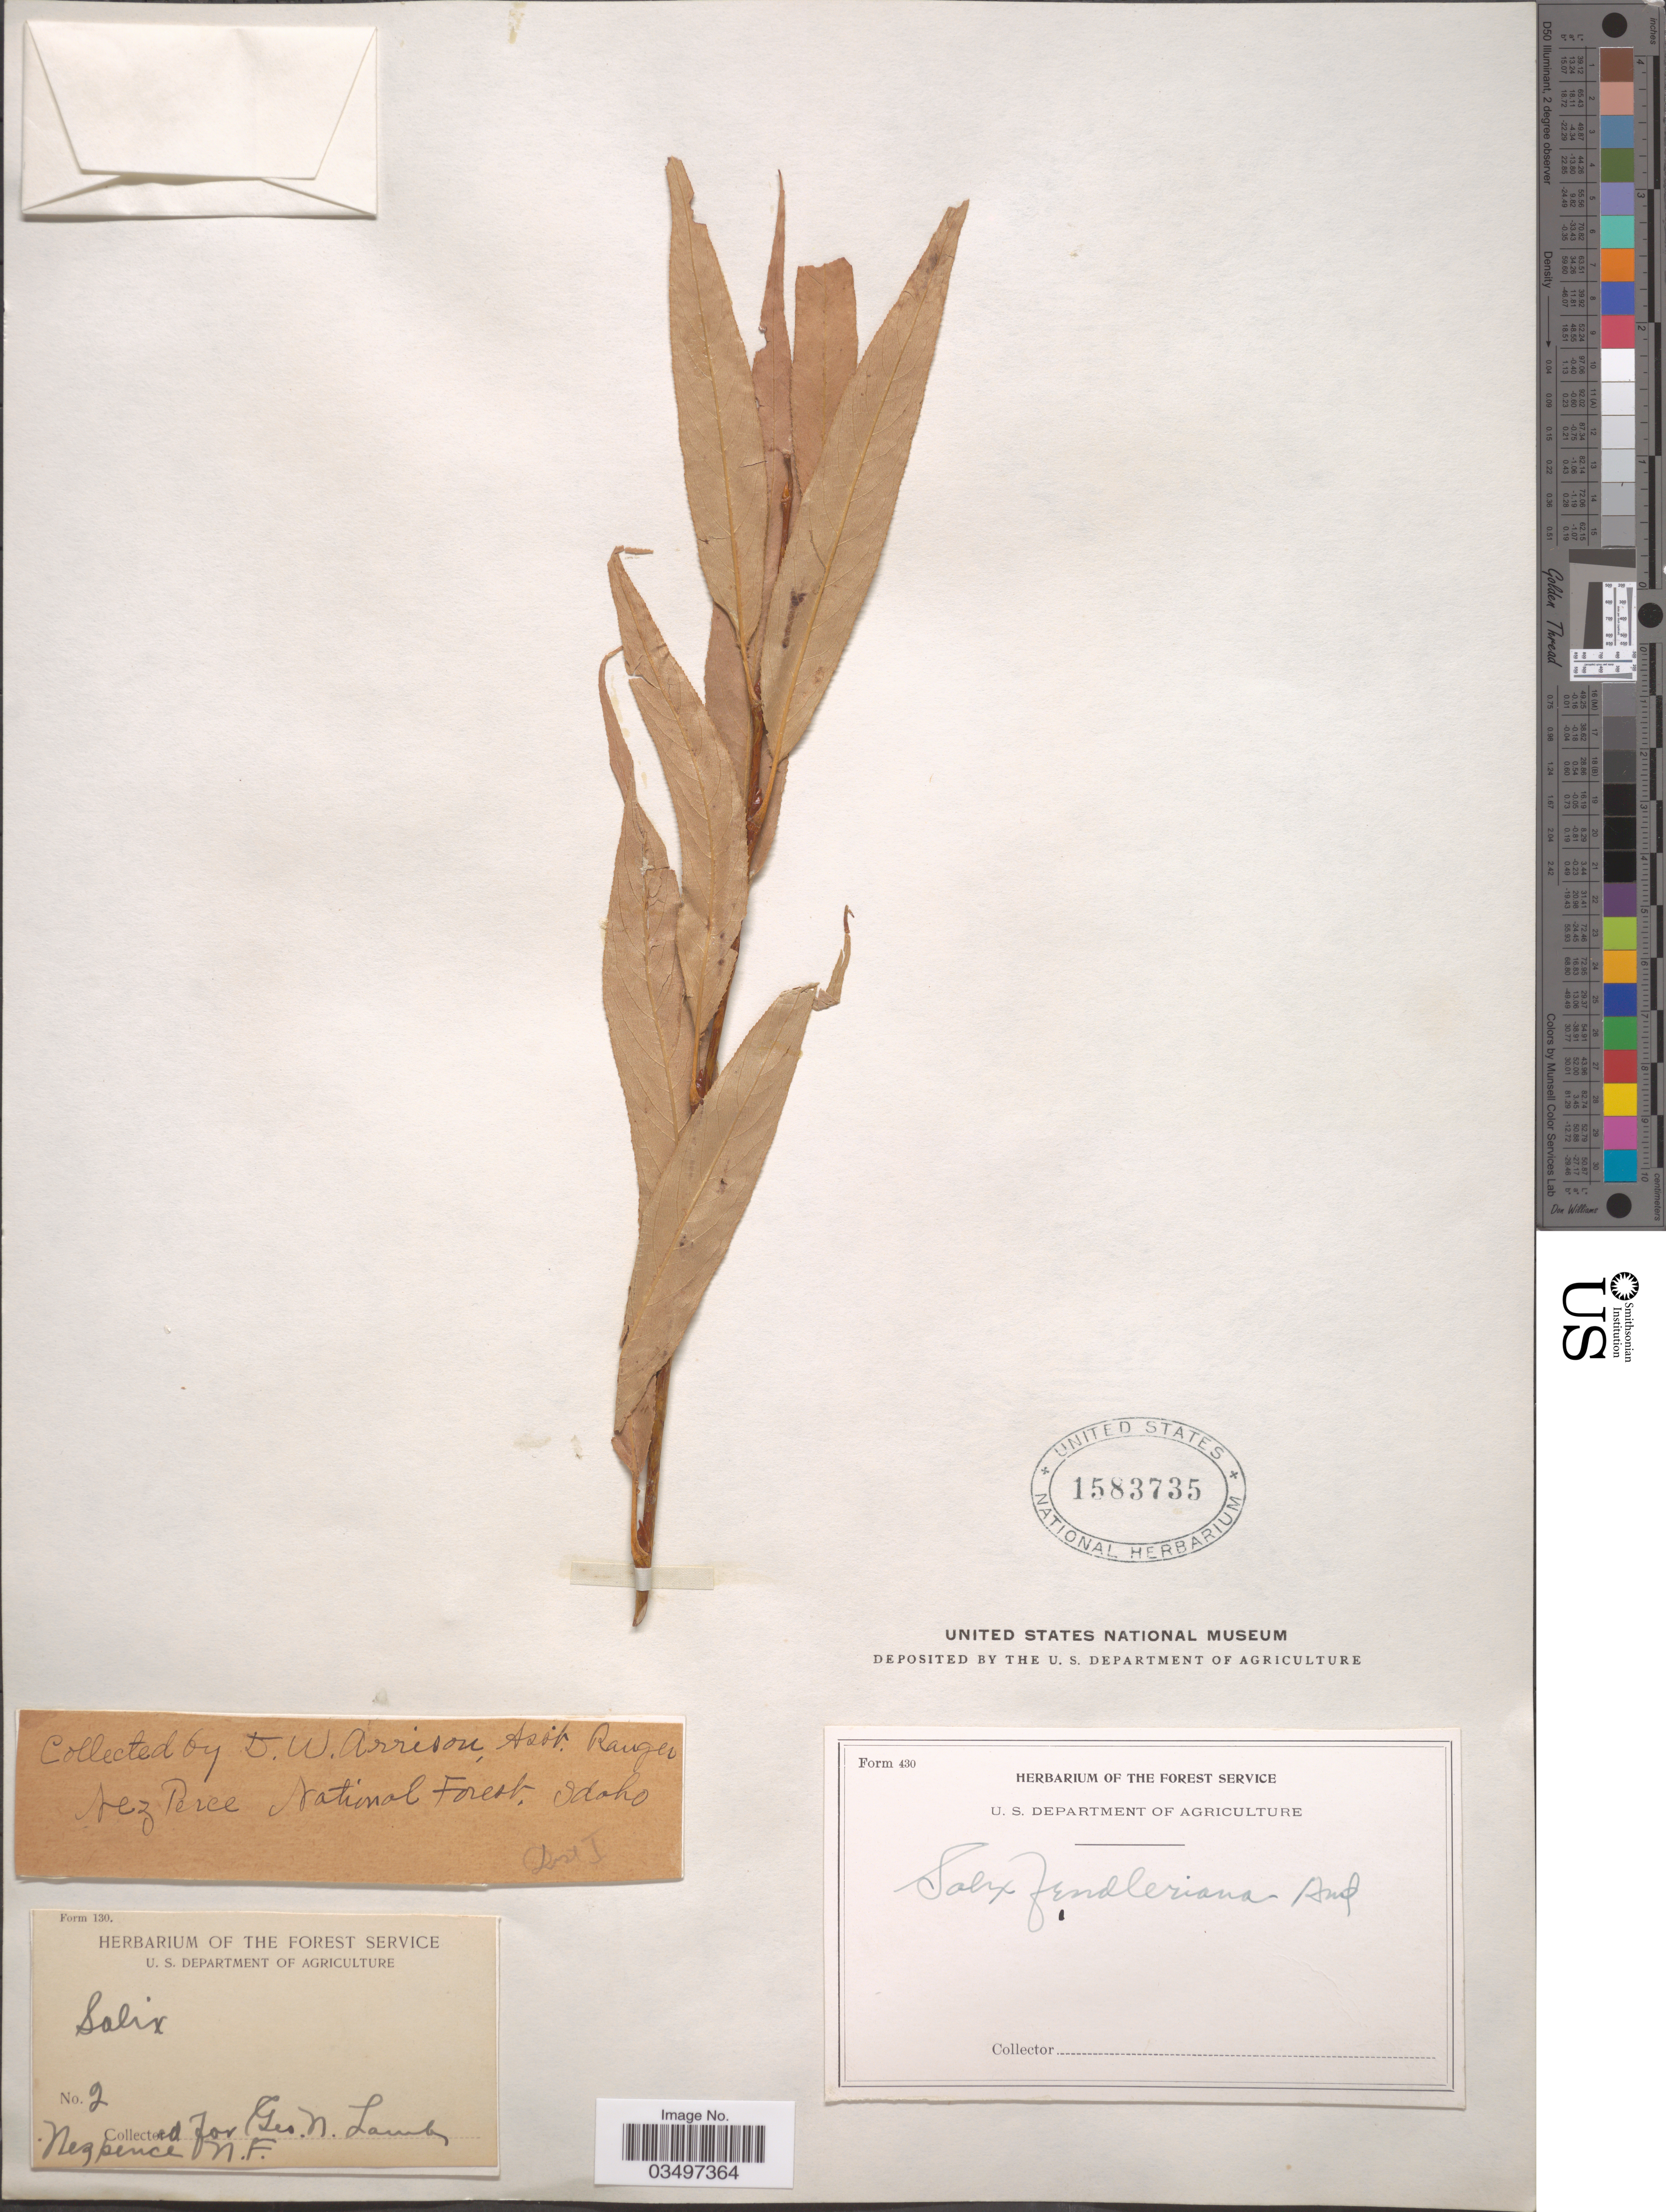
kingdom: Plantae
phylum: Tracheophyta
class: Magnoliopsida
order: Malpighiales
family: Salicaceae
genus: Salix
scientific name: Salix fendleriana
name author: Andersson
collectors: D. Arrison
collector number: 2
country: United States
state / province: Idaho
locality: Nez Perce National Forest. Dist I.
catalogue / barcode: US 1583735